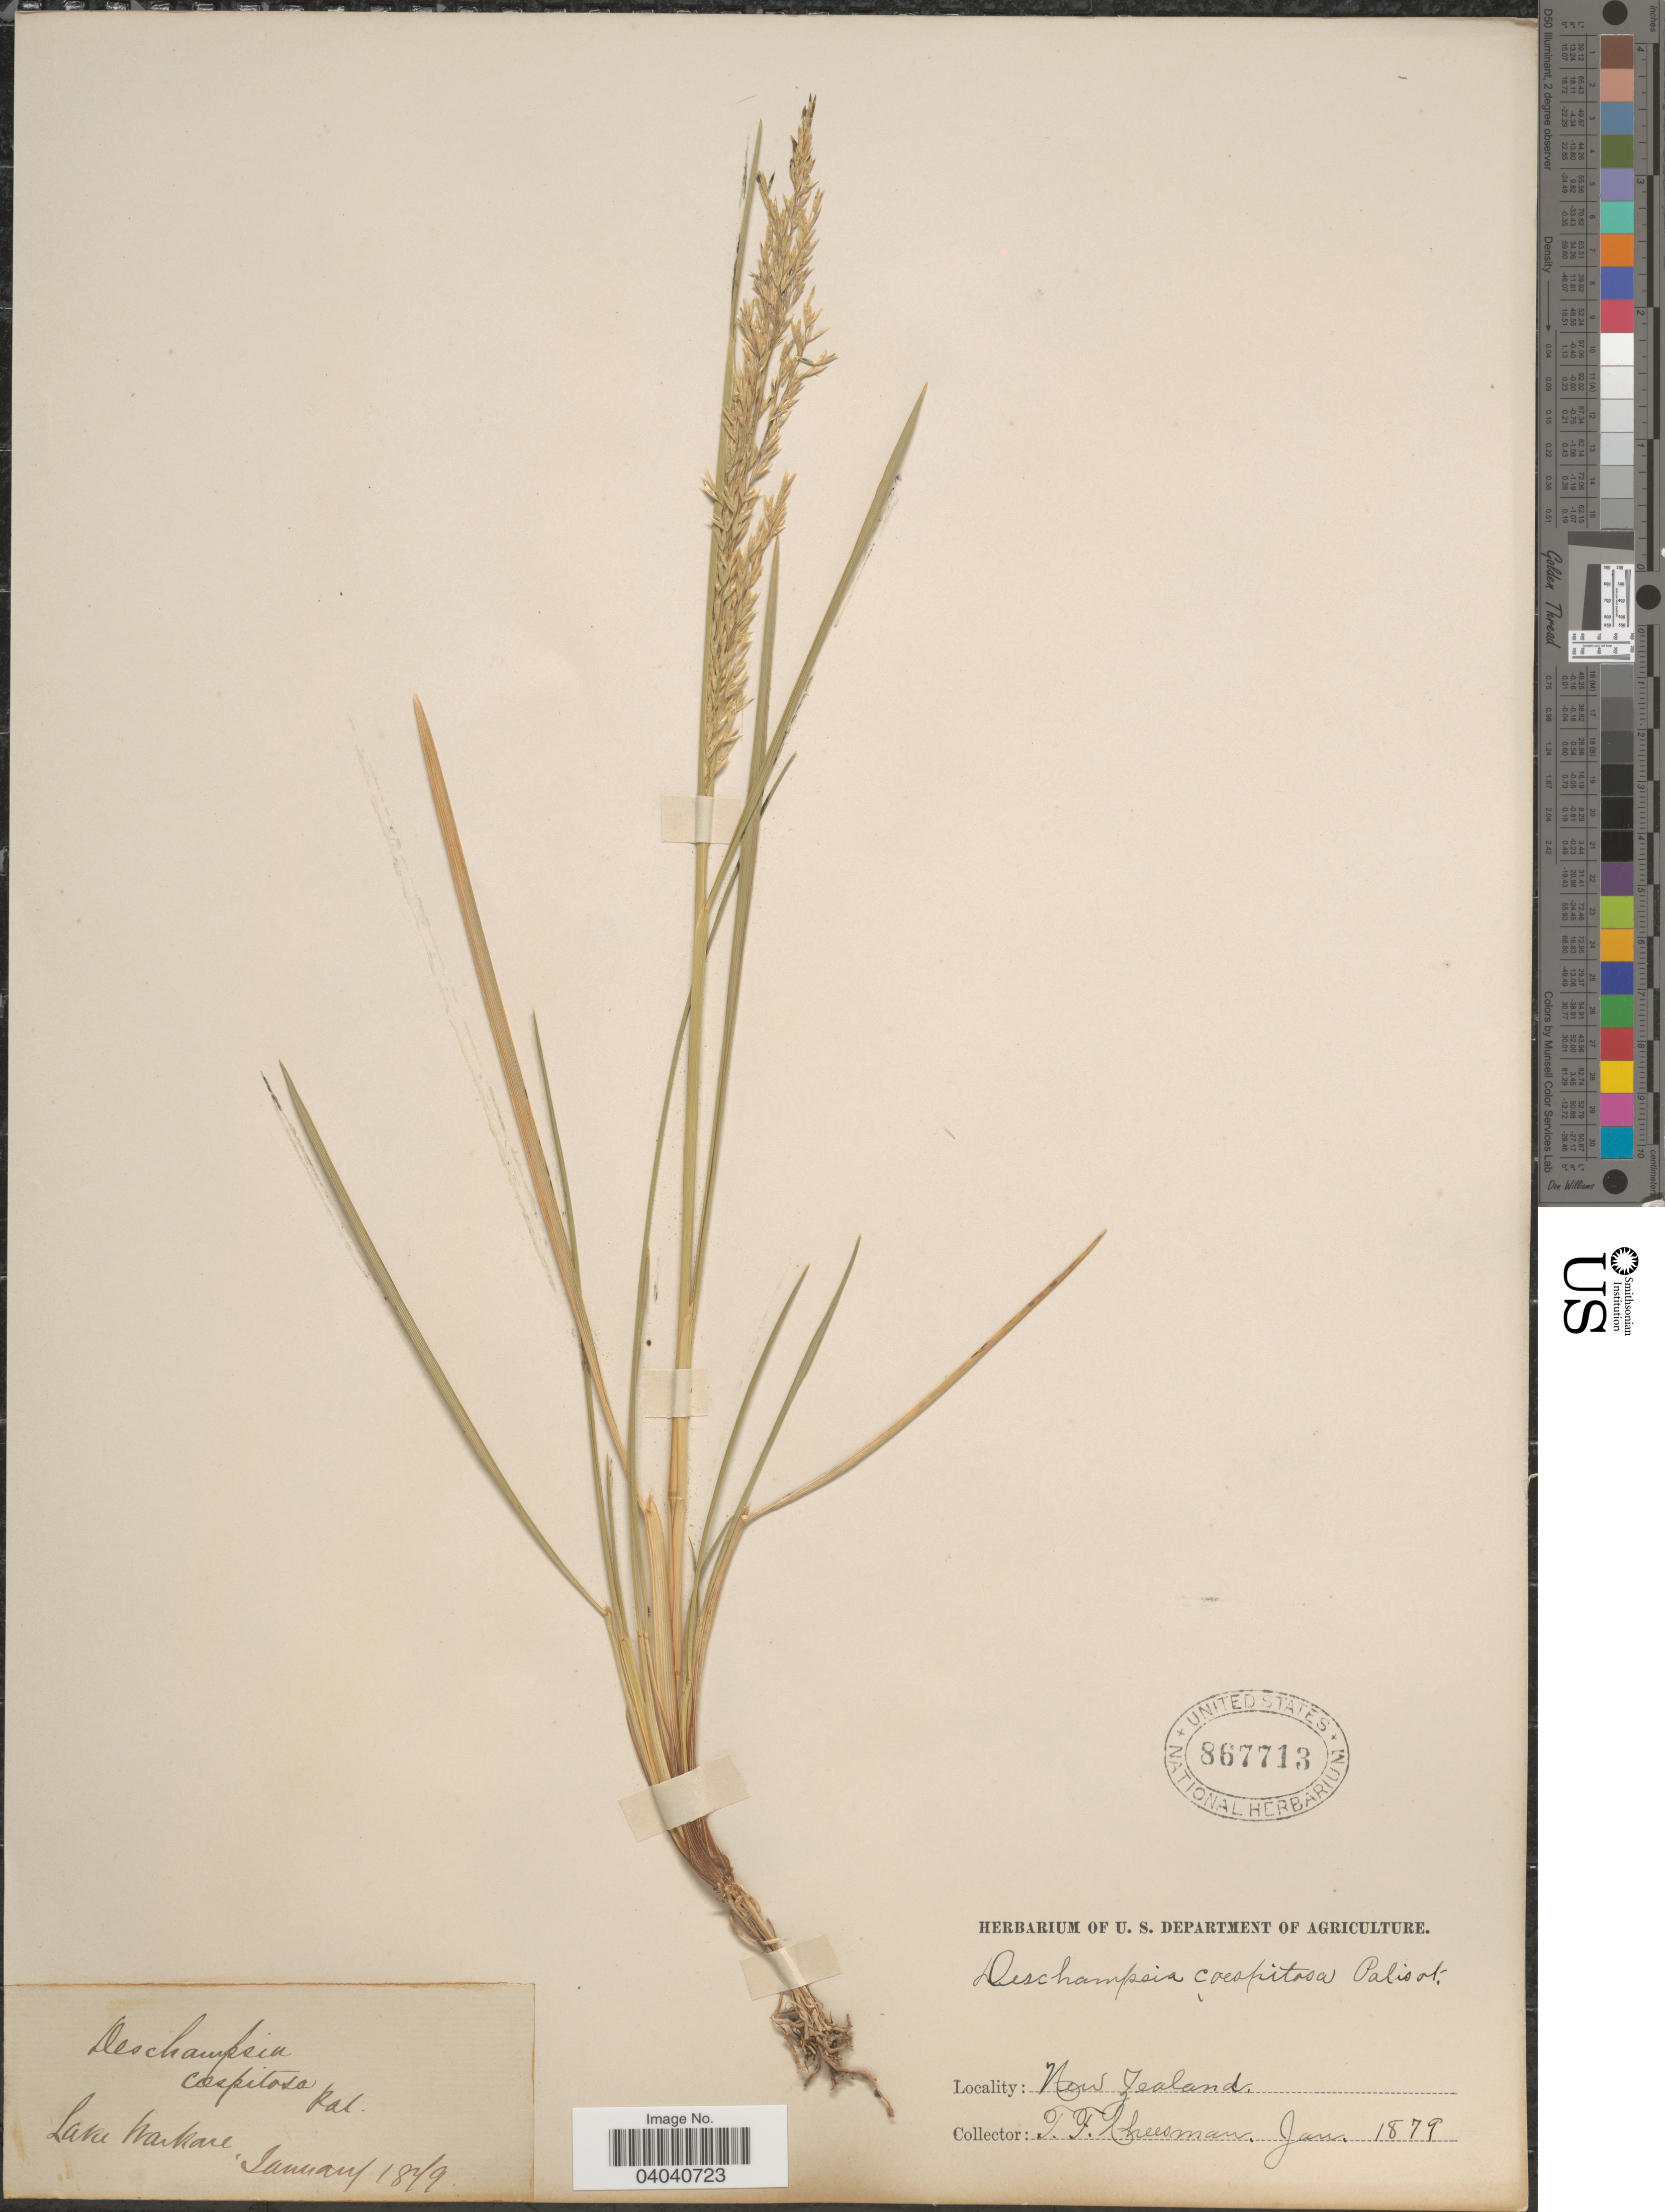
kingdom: Plantae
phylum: Tracheophyta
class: Liliopsida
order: Poales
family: Poaceae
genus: Deschampsia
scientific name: Deschampsia cespitosa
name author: (L.) P. Beauv.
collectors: T. F. Cheeseman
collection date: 1879-01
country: New Zealand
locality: Lake Waikare.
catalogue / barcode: US 867713